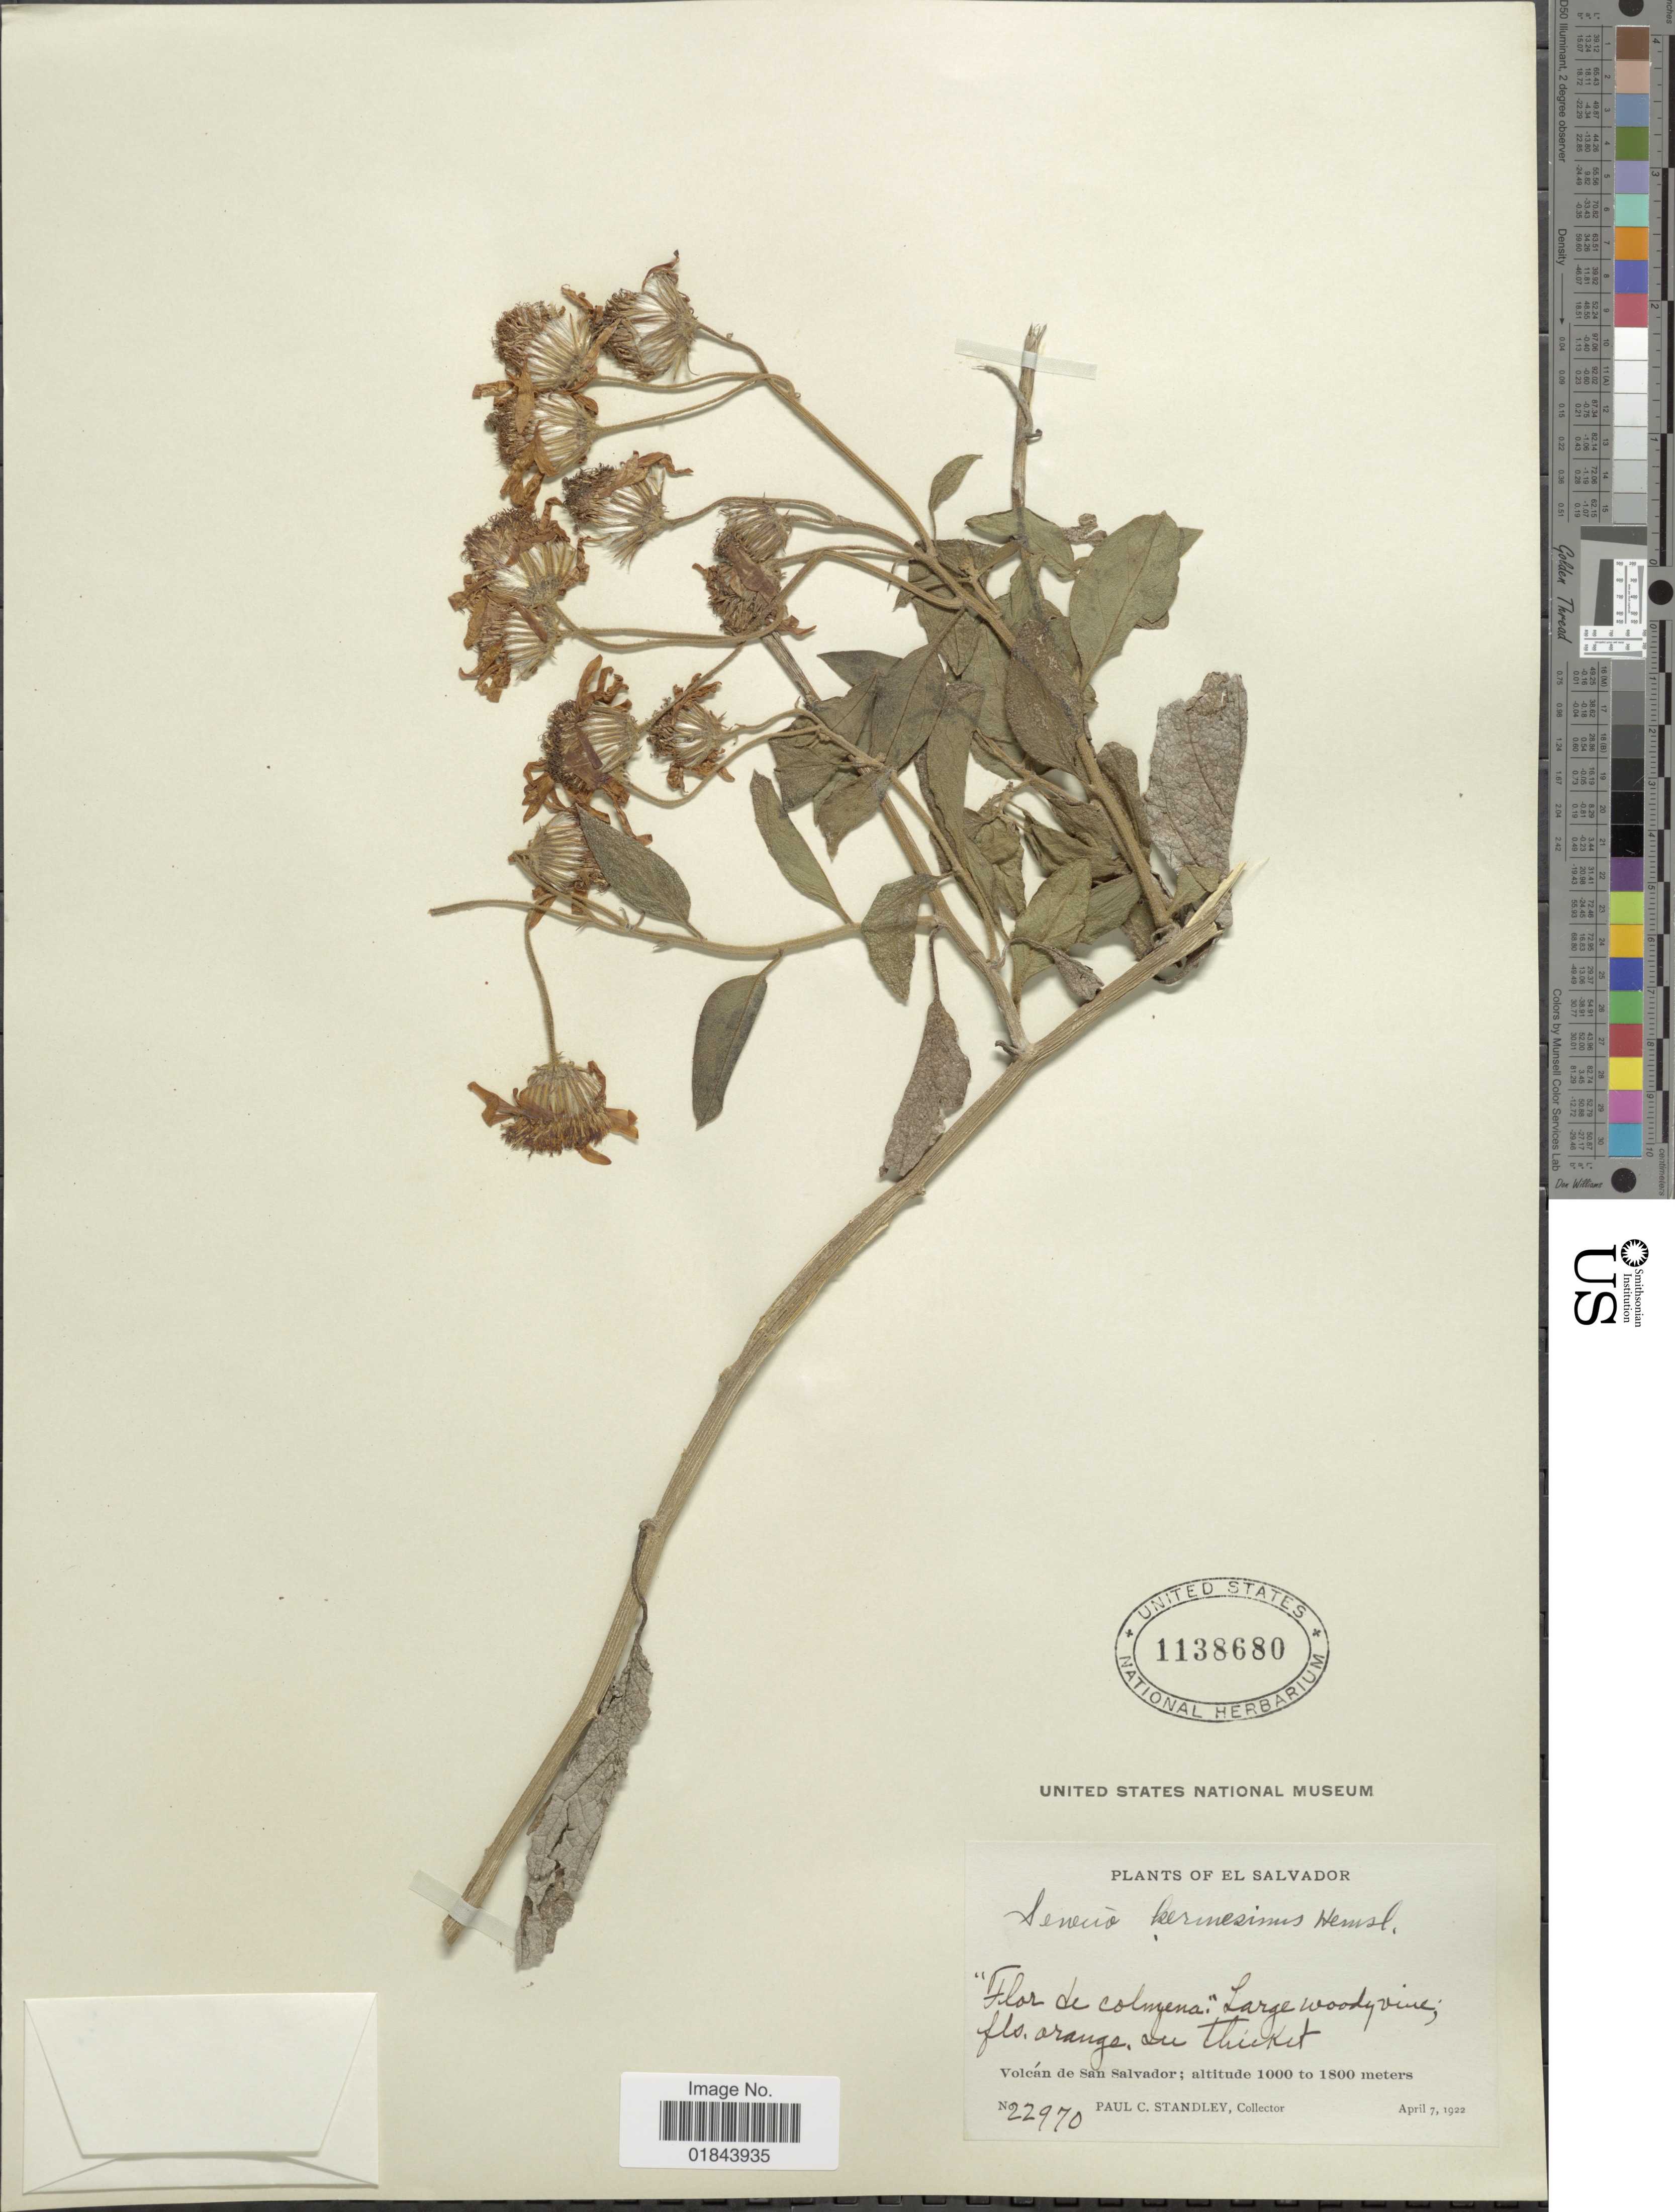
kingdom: Plantae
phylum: Tracheophyta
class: Magnoliopsida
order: Asterales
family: Asteraceae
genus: Pseudogynoxys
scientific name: Pseudogynoxys haenkei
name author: (DC.) Cabrera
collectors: P. C. Standley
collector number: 22970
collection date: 1922-04-07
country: El Salvador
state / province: San Salvador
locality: Volcán de San Salvador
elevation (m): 1000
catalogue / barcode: US 1138680